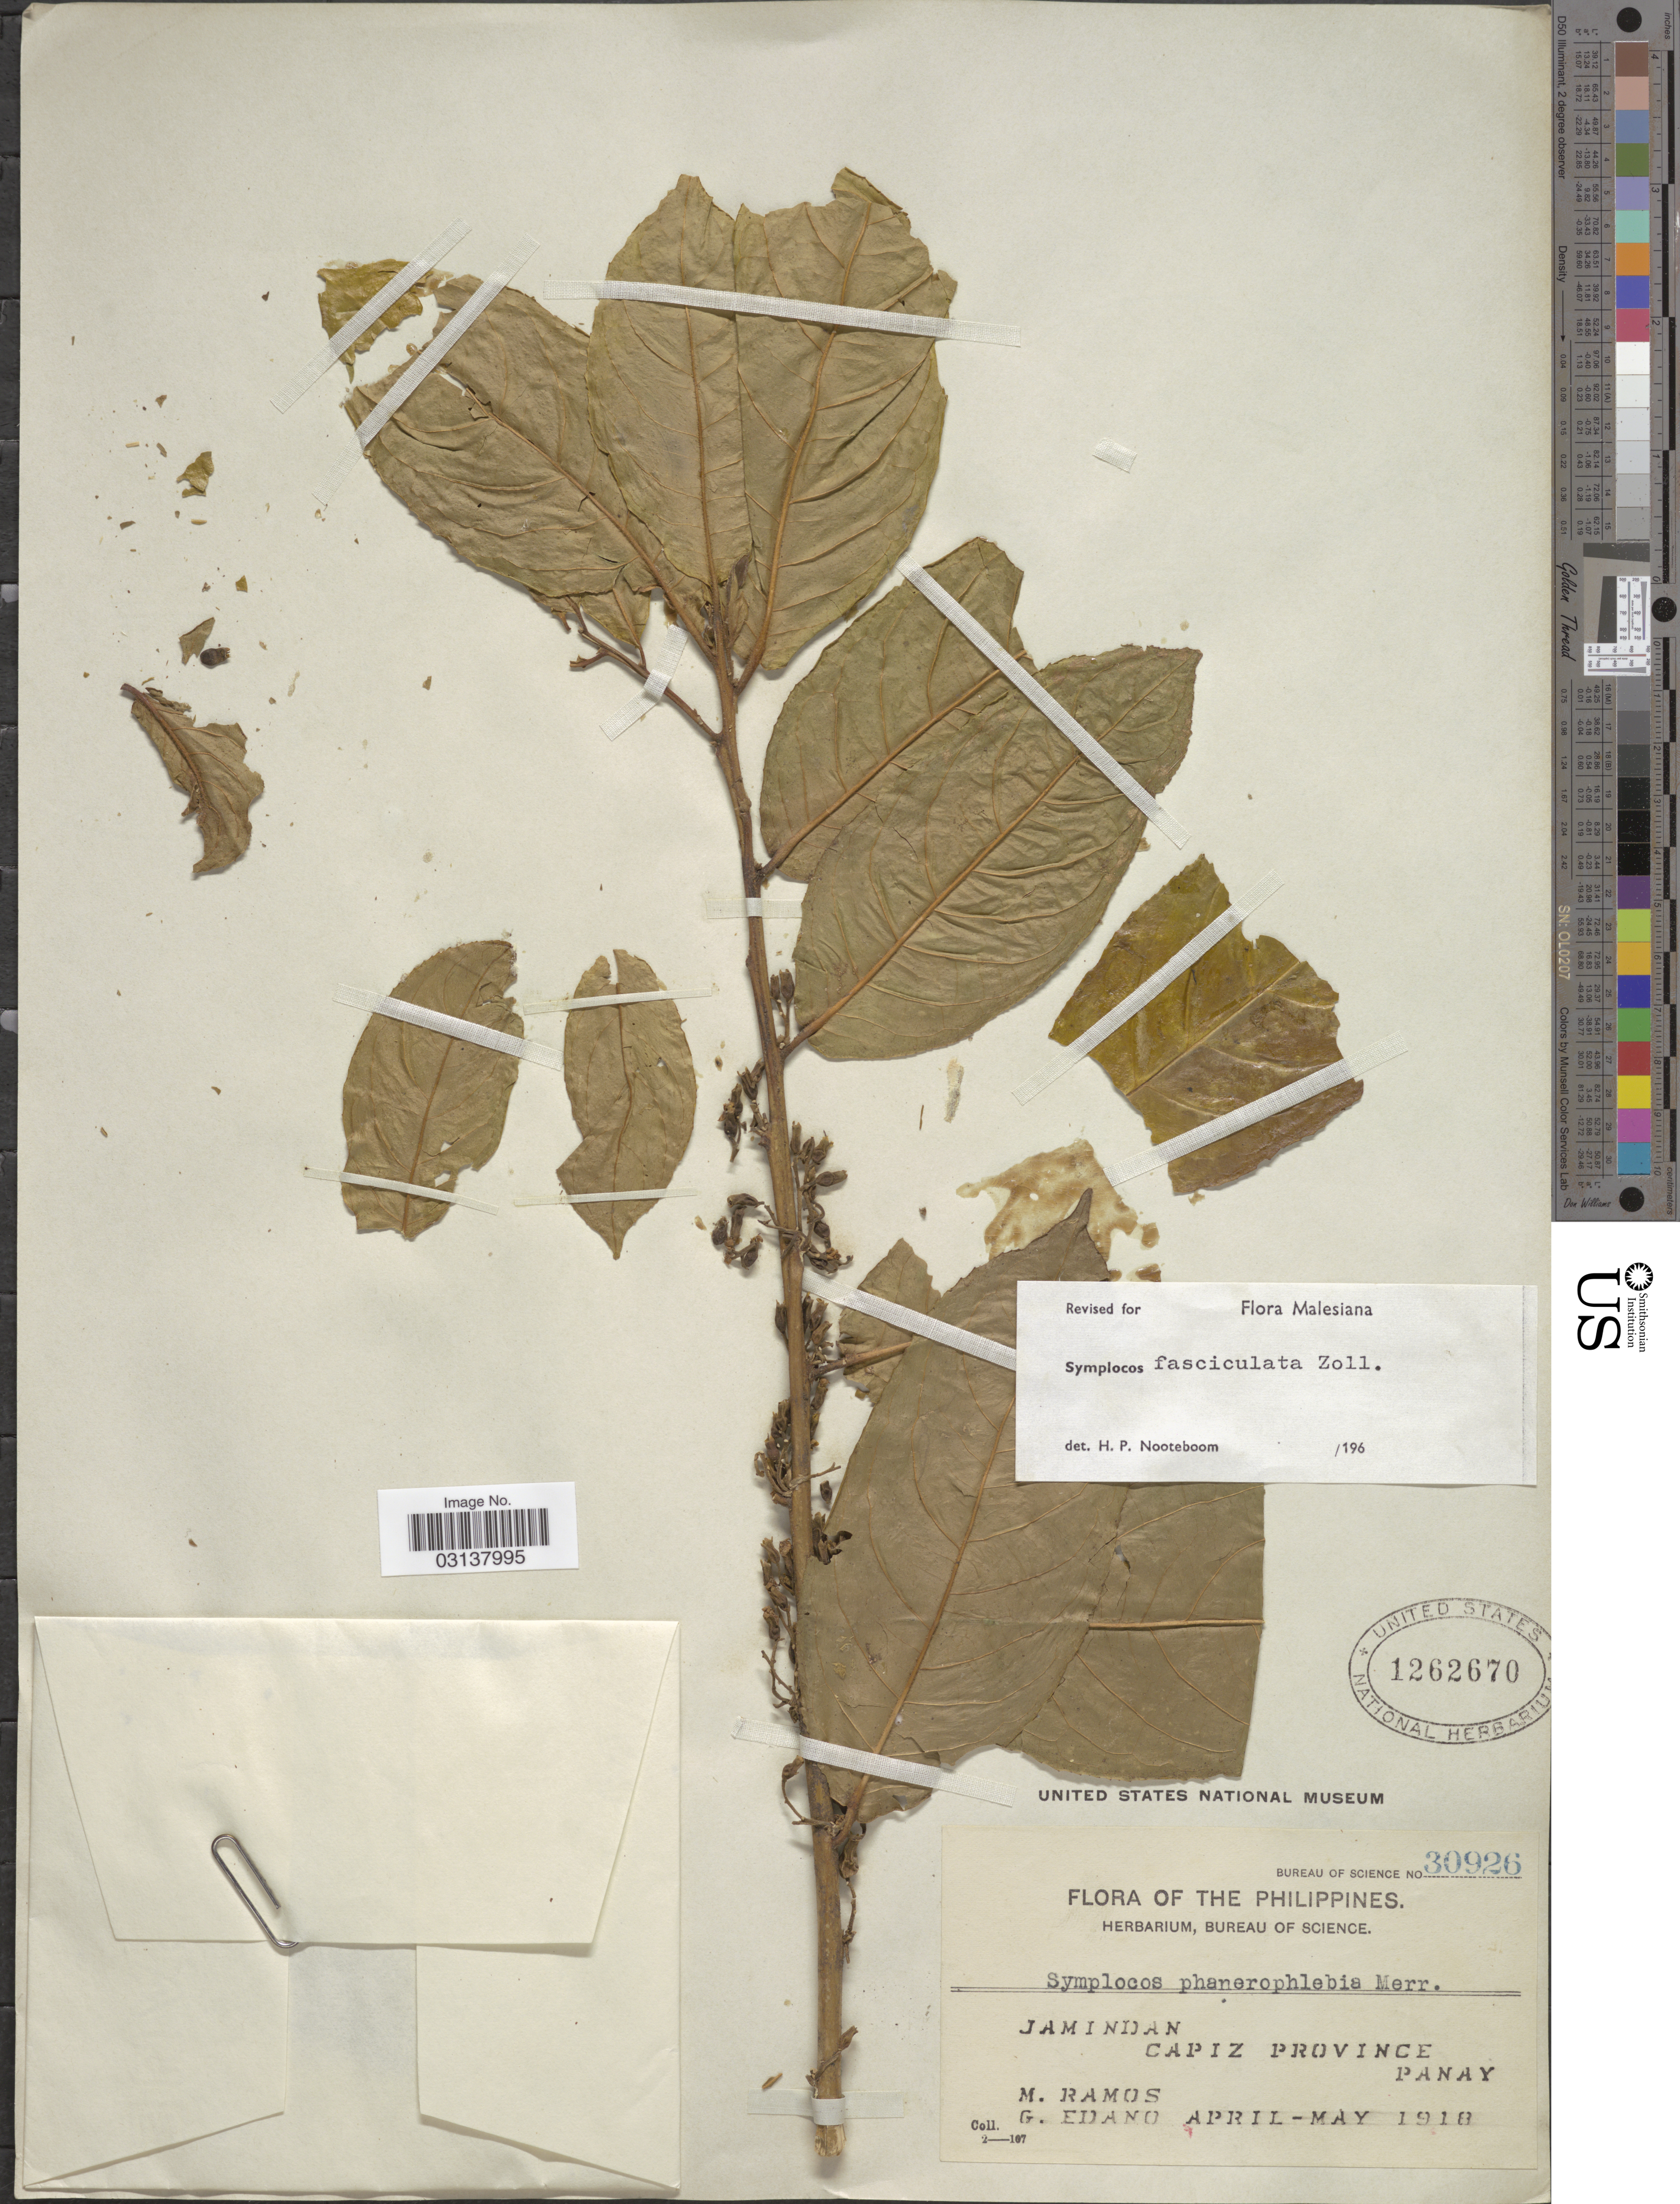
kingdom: Plantae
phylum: Tracheophyta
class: Magnoliopsida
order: Ericales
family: Symplocaceae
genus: Symplocos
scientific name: Symplocos fasciculata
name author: Zoll.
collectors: M. Ramos & G. Edaño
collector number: Bureau of Science 30926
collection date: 1918-04/1918-05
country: Philippines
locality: The Philippines. Jamindan. Capiz Province Panay.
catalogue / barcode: US 1262670